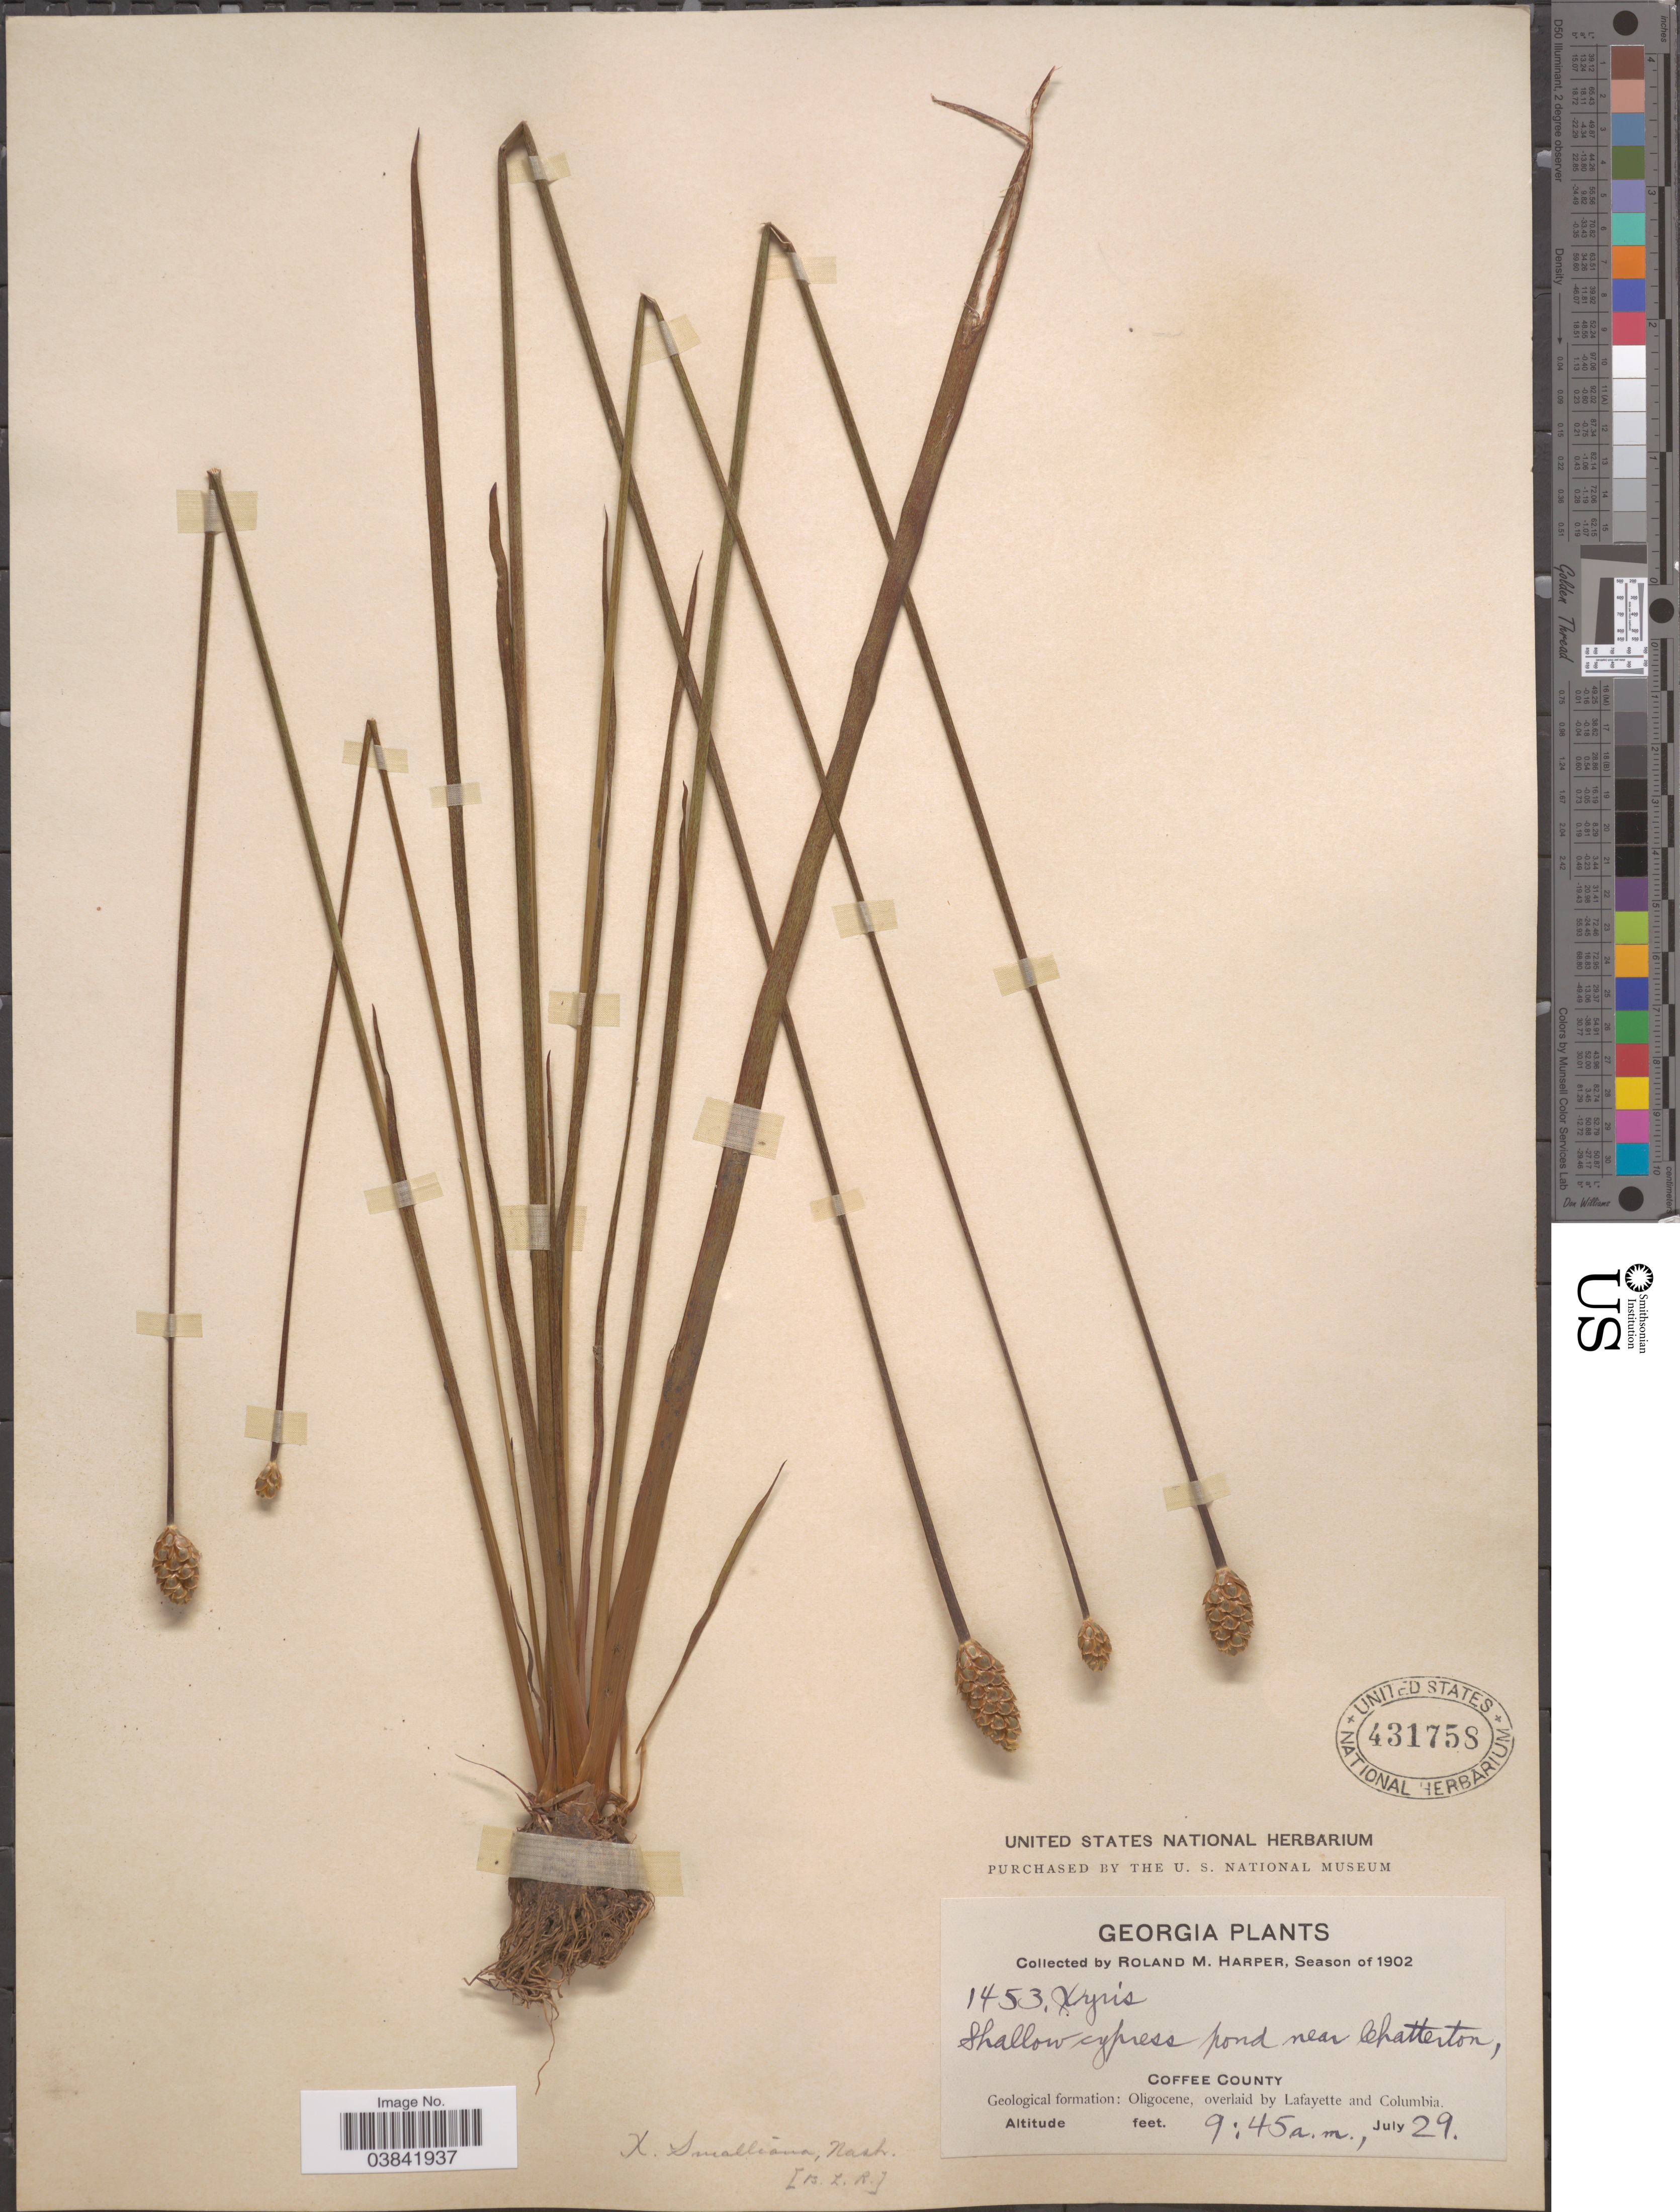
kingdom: Plantae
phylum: Tracheophyta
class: Liliopsida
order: Poales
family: Xyridaceae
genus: Xyris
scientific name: Xyris smalliana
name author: Nash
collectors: R. M. Harper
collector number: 1453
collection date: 1902-07-29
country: United States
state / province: Georgia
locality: Shallow cypress pond near Chatterton, Coffee County. Geological formation: Oligocene, overlaid by Lafayette and Columbia.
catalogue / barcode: US 431758